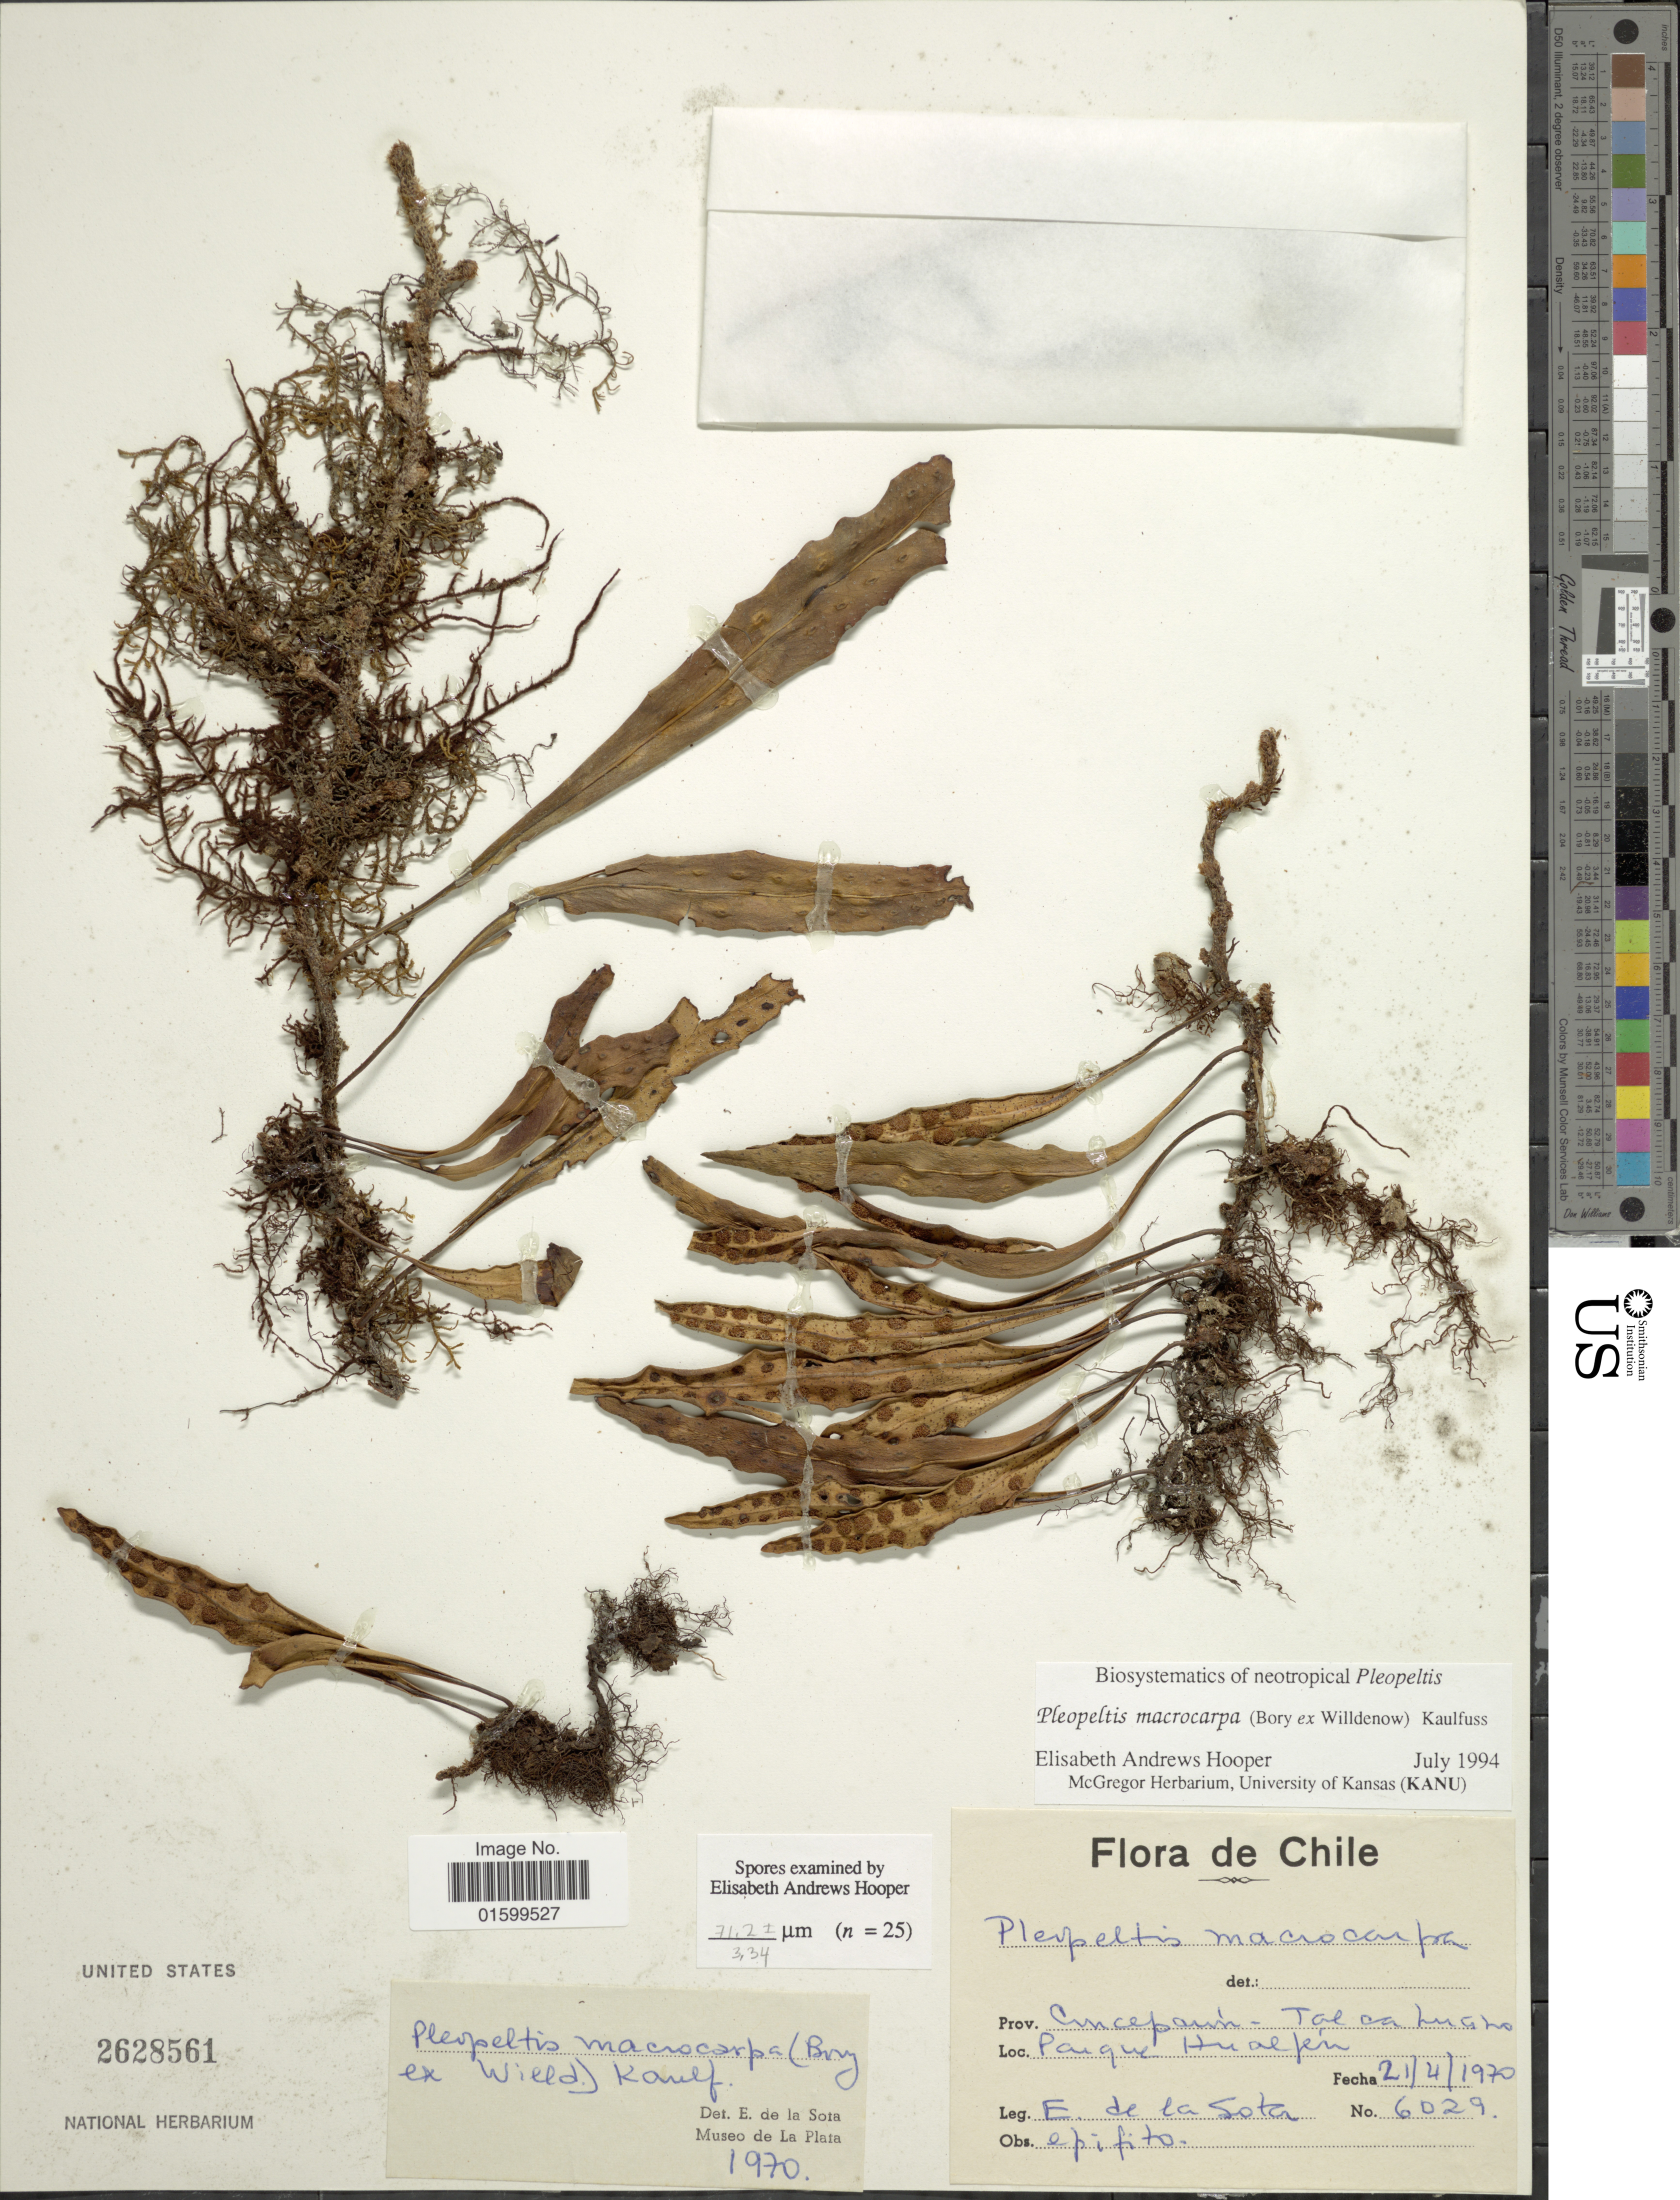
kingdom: Plantae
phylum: Tracheophyta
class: Polypodiopsida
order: Polypodiales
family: Polypodiaceae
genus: Pleopeltis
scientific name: Pleopeltis macrocarpa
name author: (Bory ex Willd.) Kaulf.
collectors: E. R. de la Sota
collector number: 6029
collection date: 1970-04-21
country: Chile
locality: Concepain-Talcahuano, Parque Hualpen.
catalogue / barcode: US 2628561